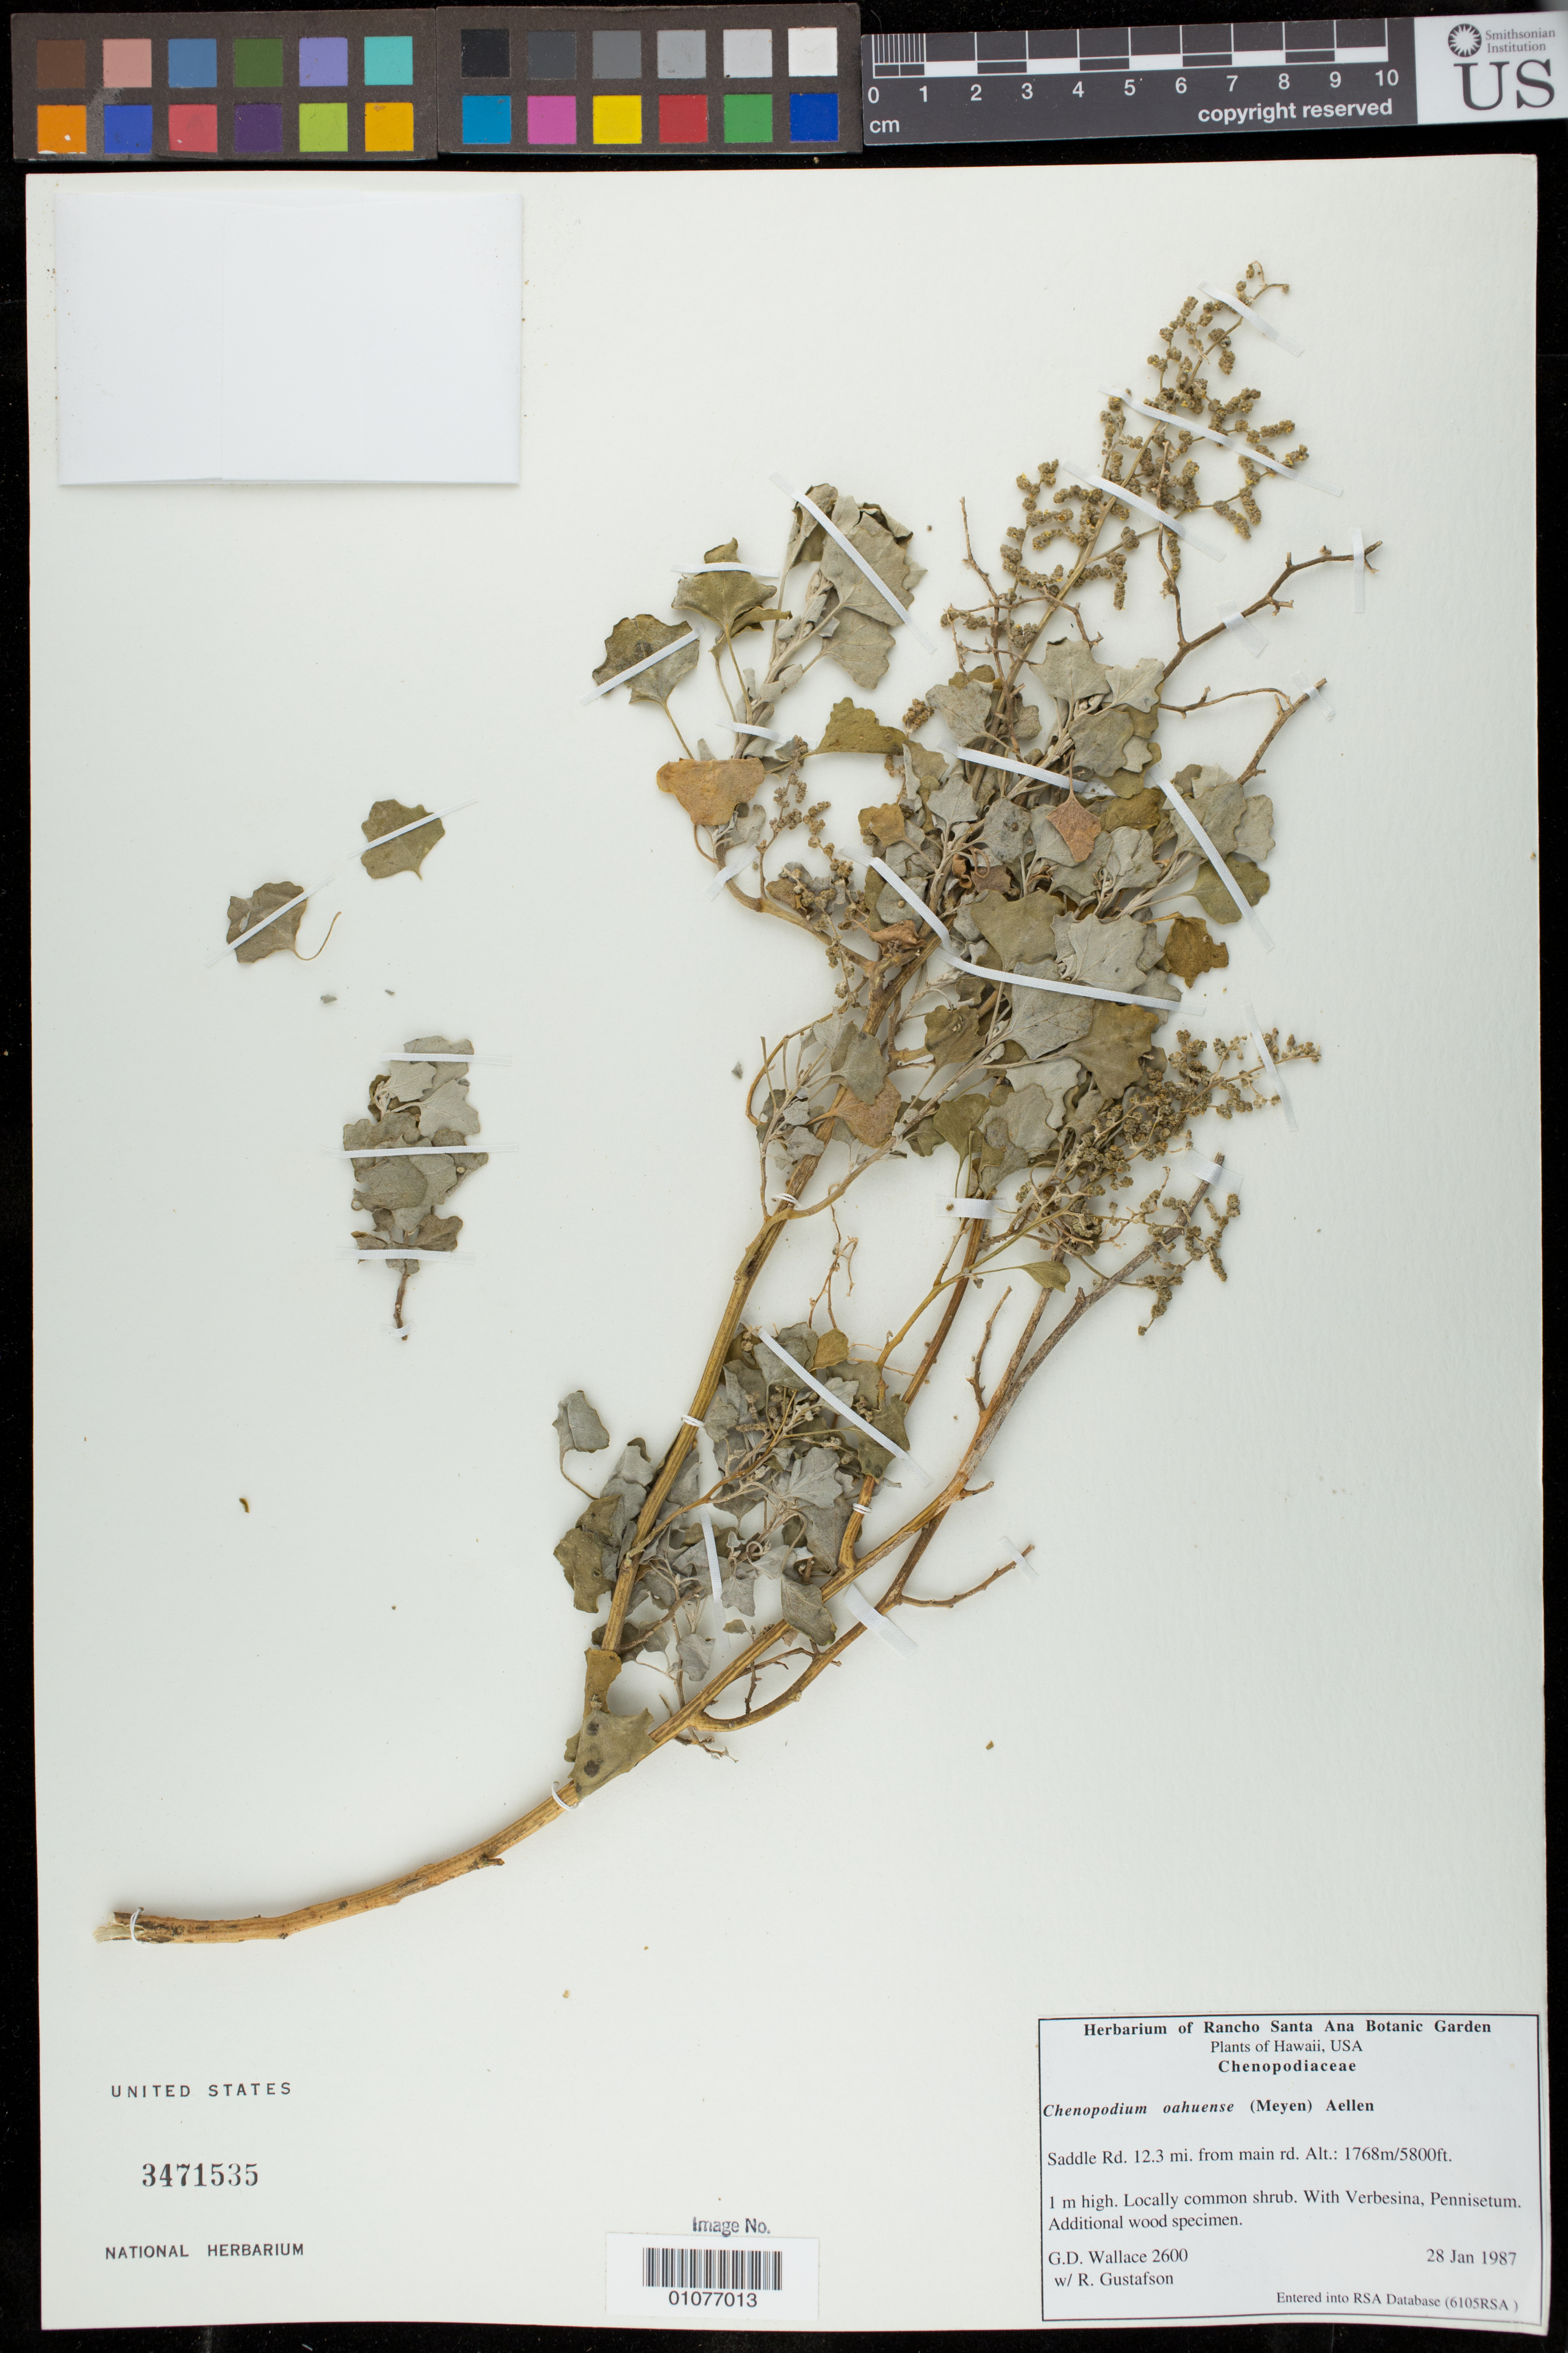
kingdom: Plantae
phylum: Tracheophyta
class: Magnoliopsida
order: Caryophyllales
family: Amaranthaceae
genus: Chenopodium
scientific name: Chenopodium oahuense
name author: (Meyen) Aellen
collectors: G. D. Wallace & R. Gustafson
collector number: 2600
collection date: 1987-01-28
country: United States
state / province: Hawaii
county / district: Hawaii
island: Hawaii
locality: Saddle Road 12.3 mi. from main rd.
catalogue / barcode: US 3471535